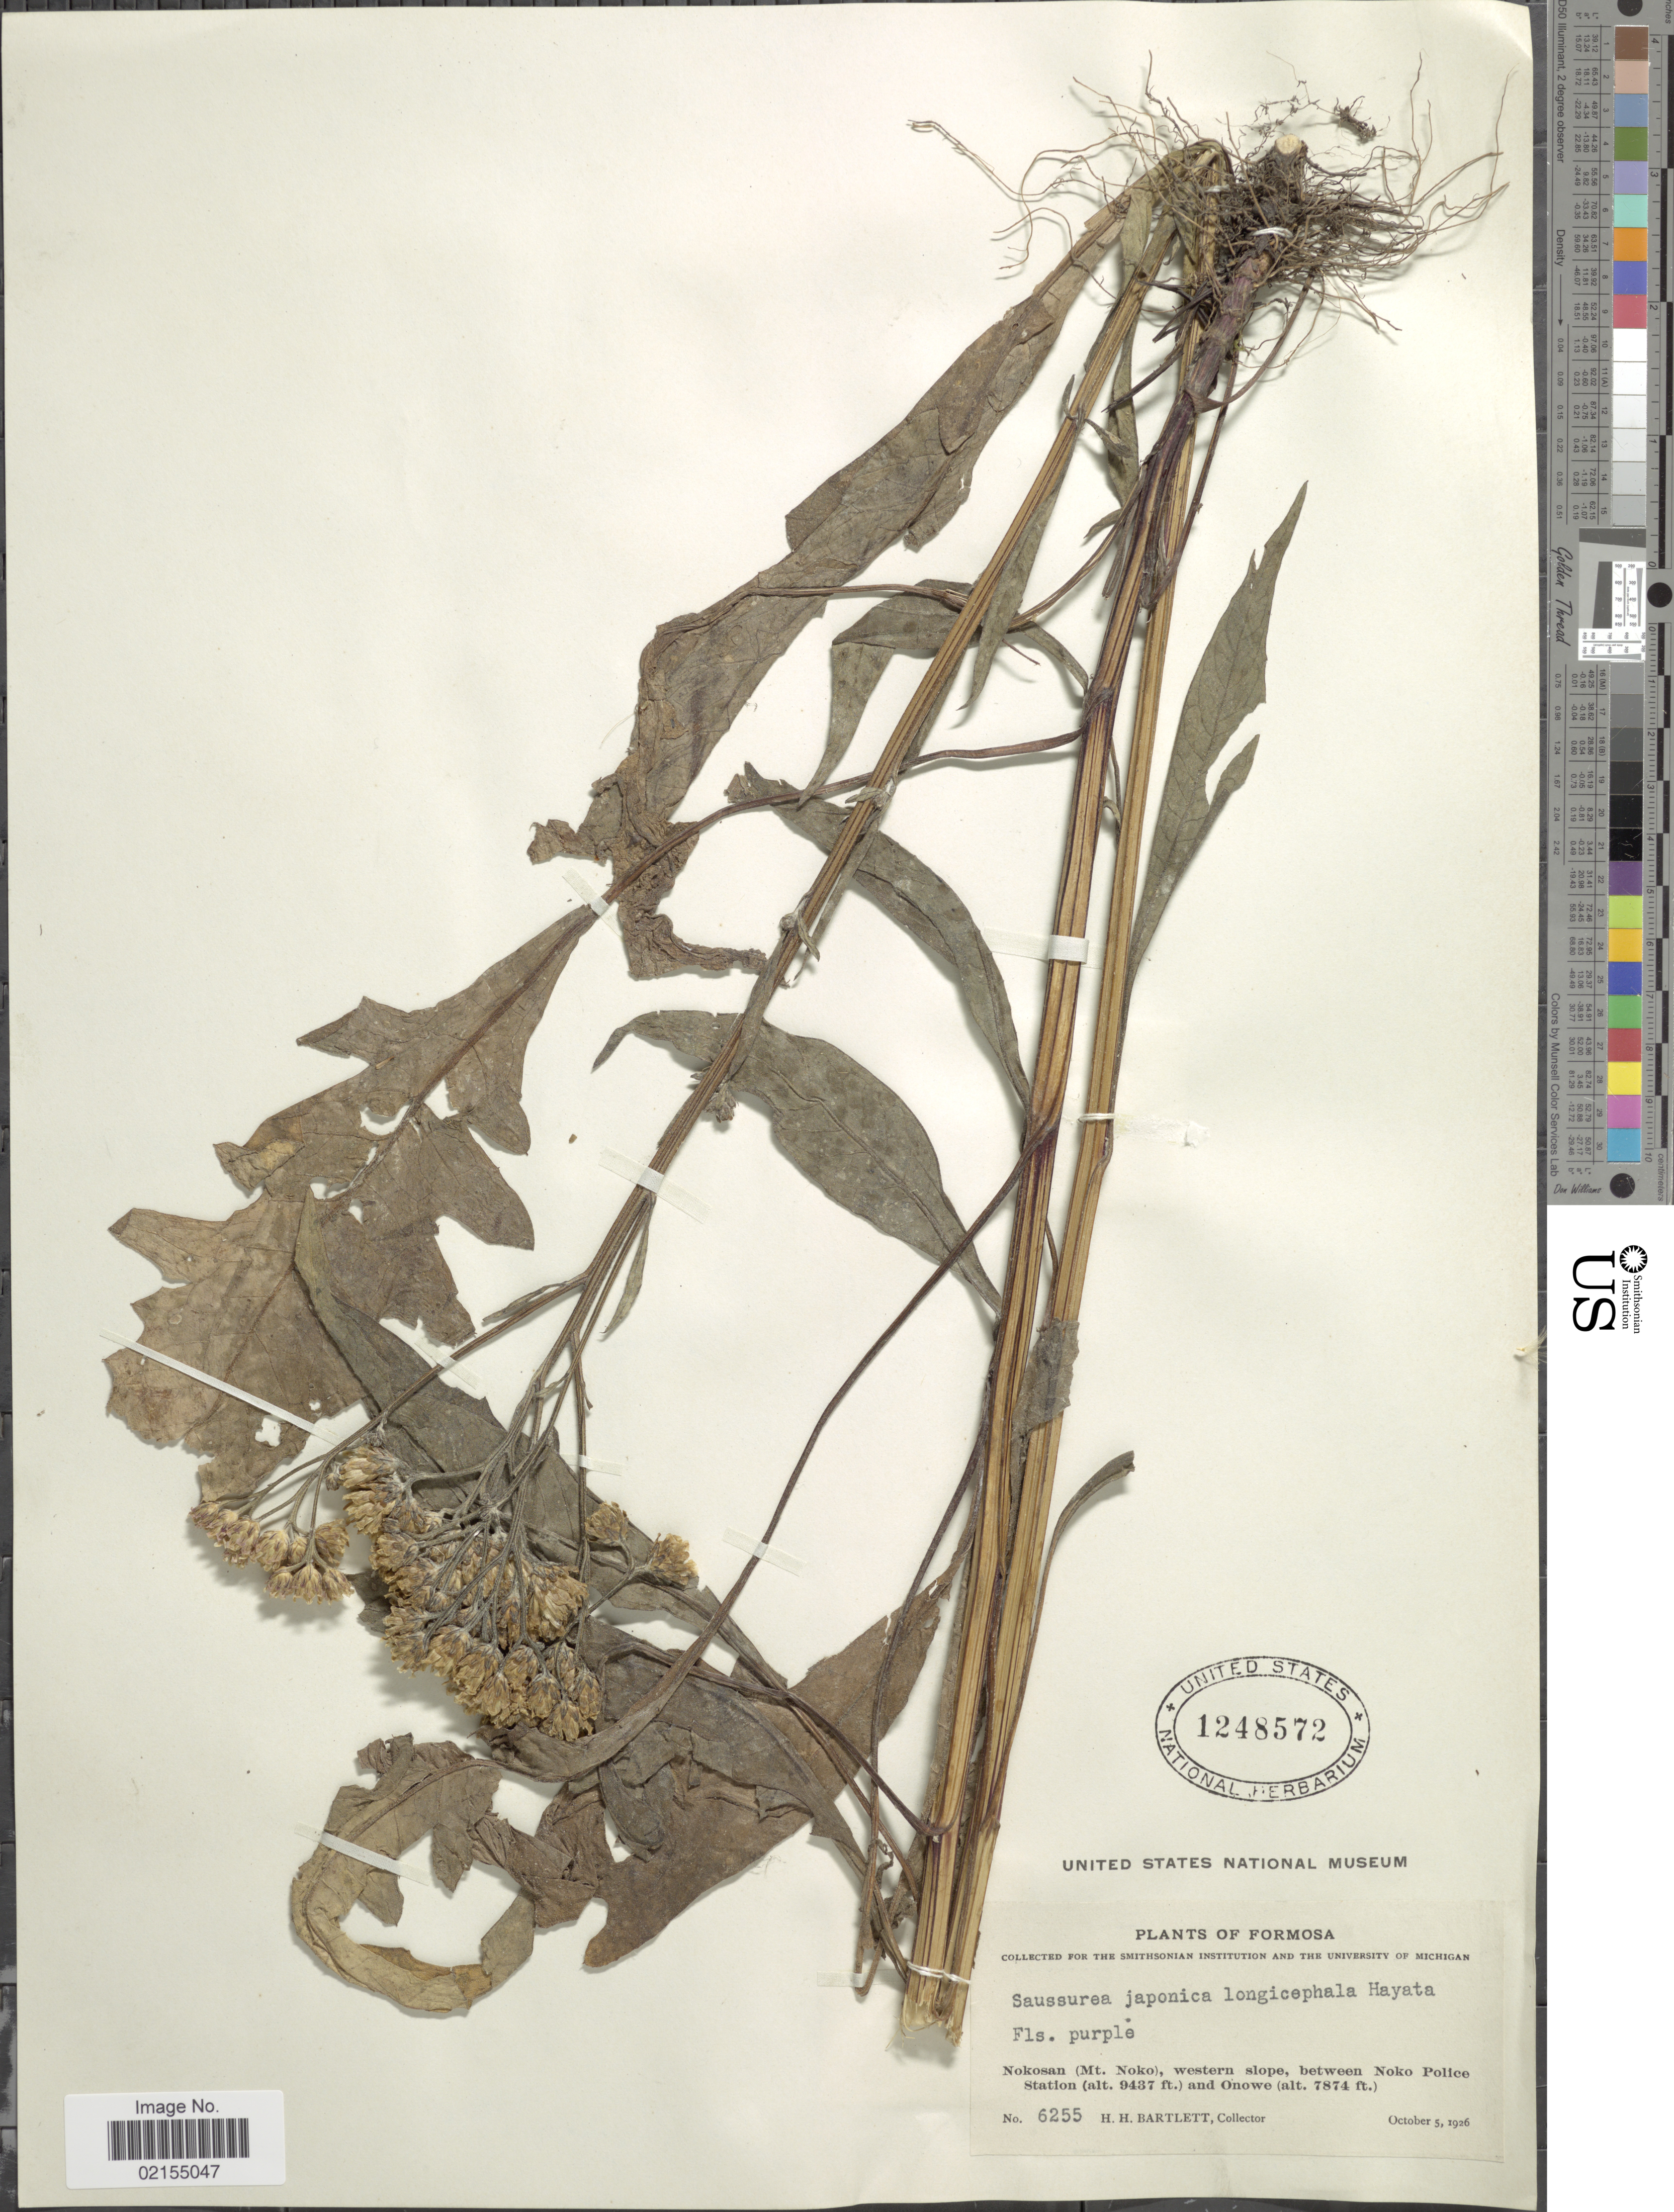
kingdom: Plantae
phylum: Tracheophyta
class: Magnoliopsida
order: Asterales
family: Asteraceae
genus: Saussurea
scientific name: Saussurea japonica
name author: (Thunb.) DC.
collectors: H. H. Bartlett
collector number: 6255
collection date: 1926-10-05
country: Taiwan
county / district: Hualien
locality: Formosa, Nokosan (Mt. Noko), western slope, between Nojo Police Station, and Onowe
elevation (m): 2400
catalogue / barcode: US 1248572